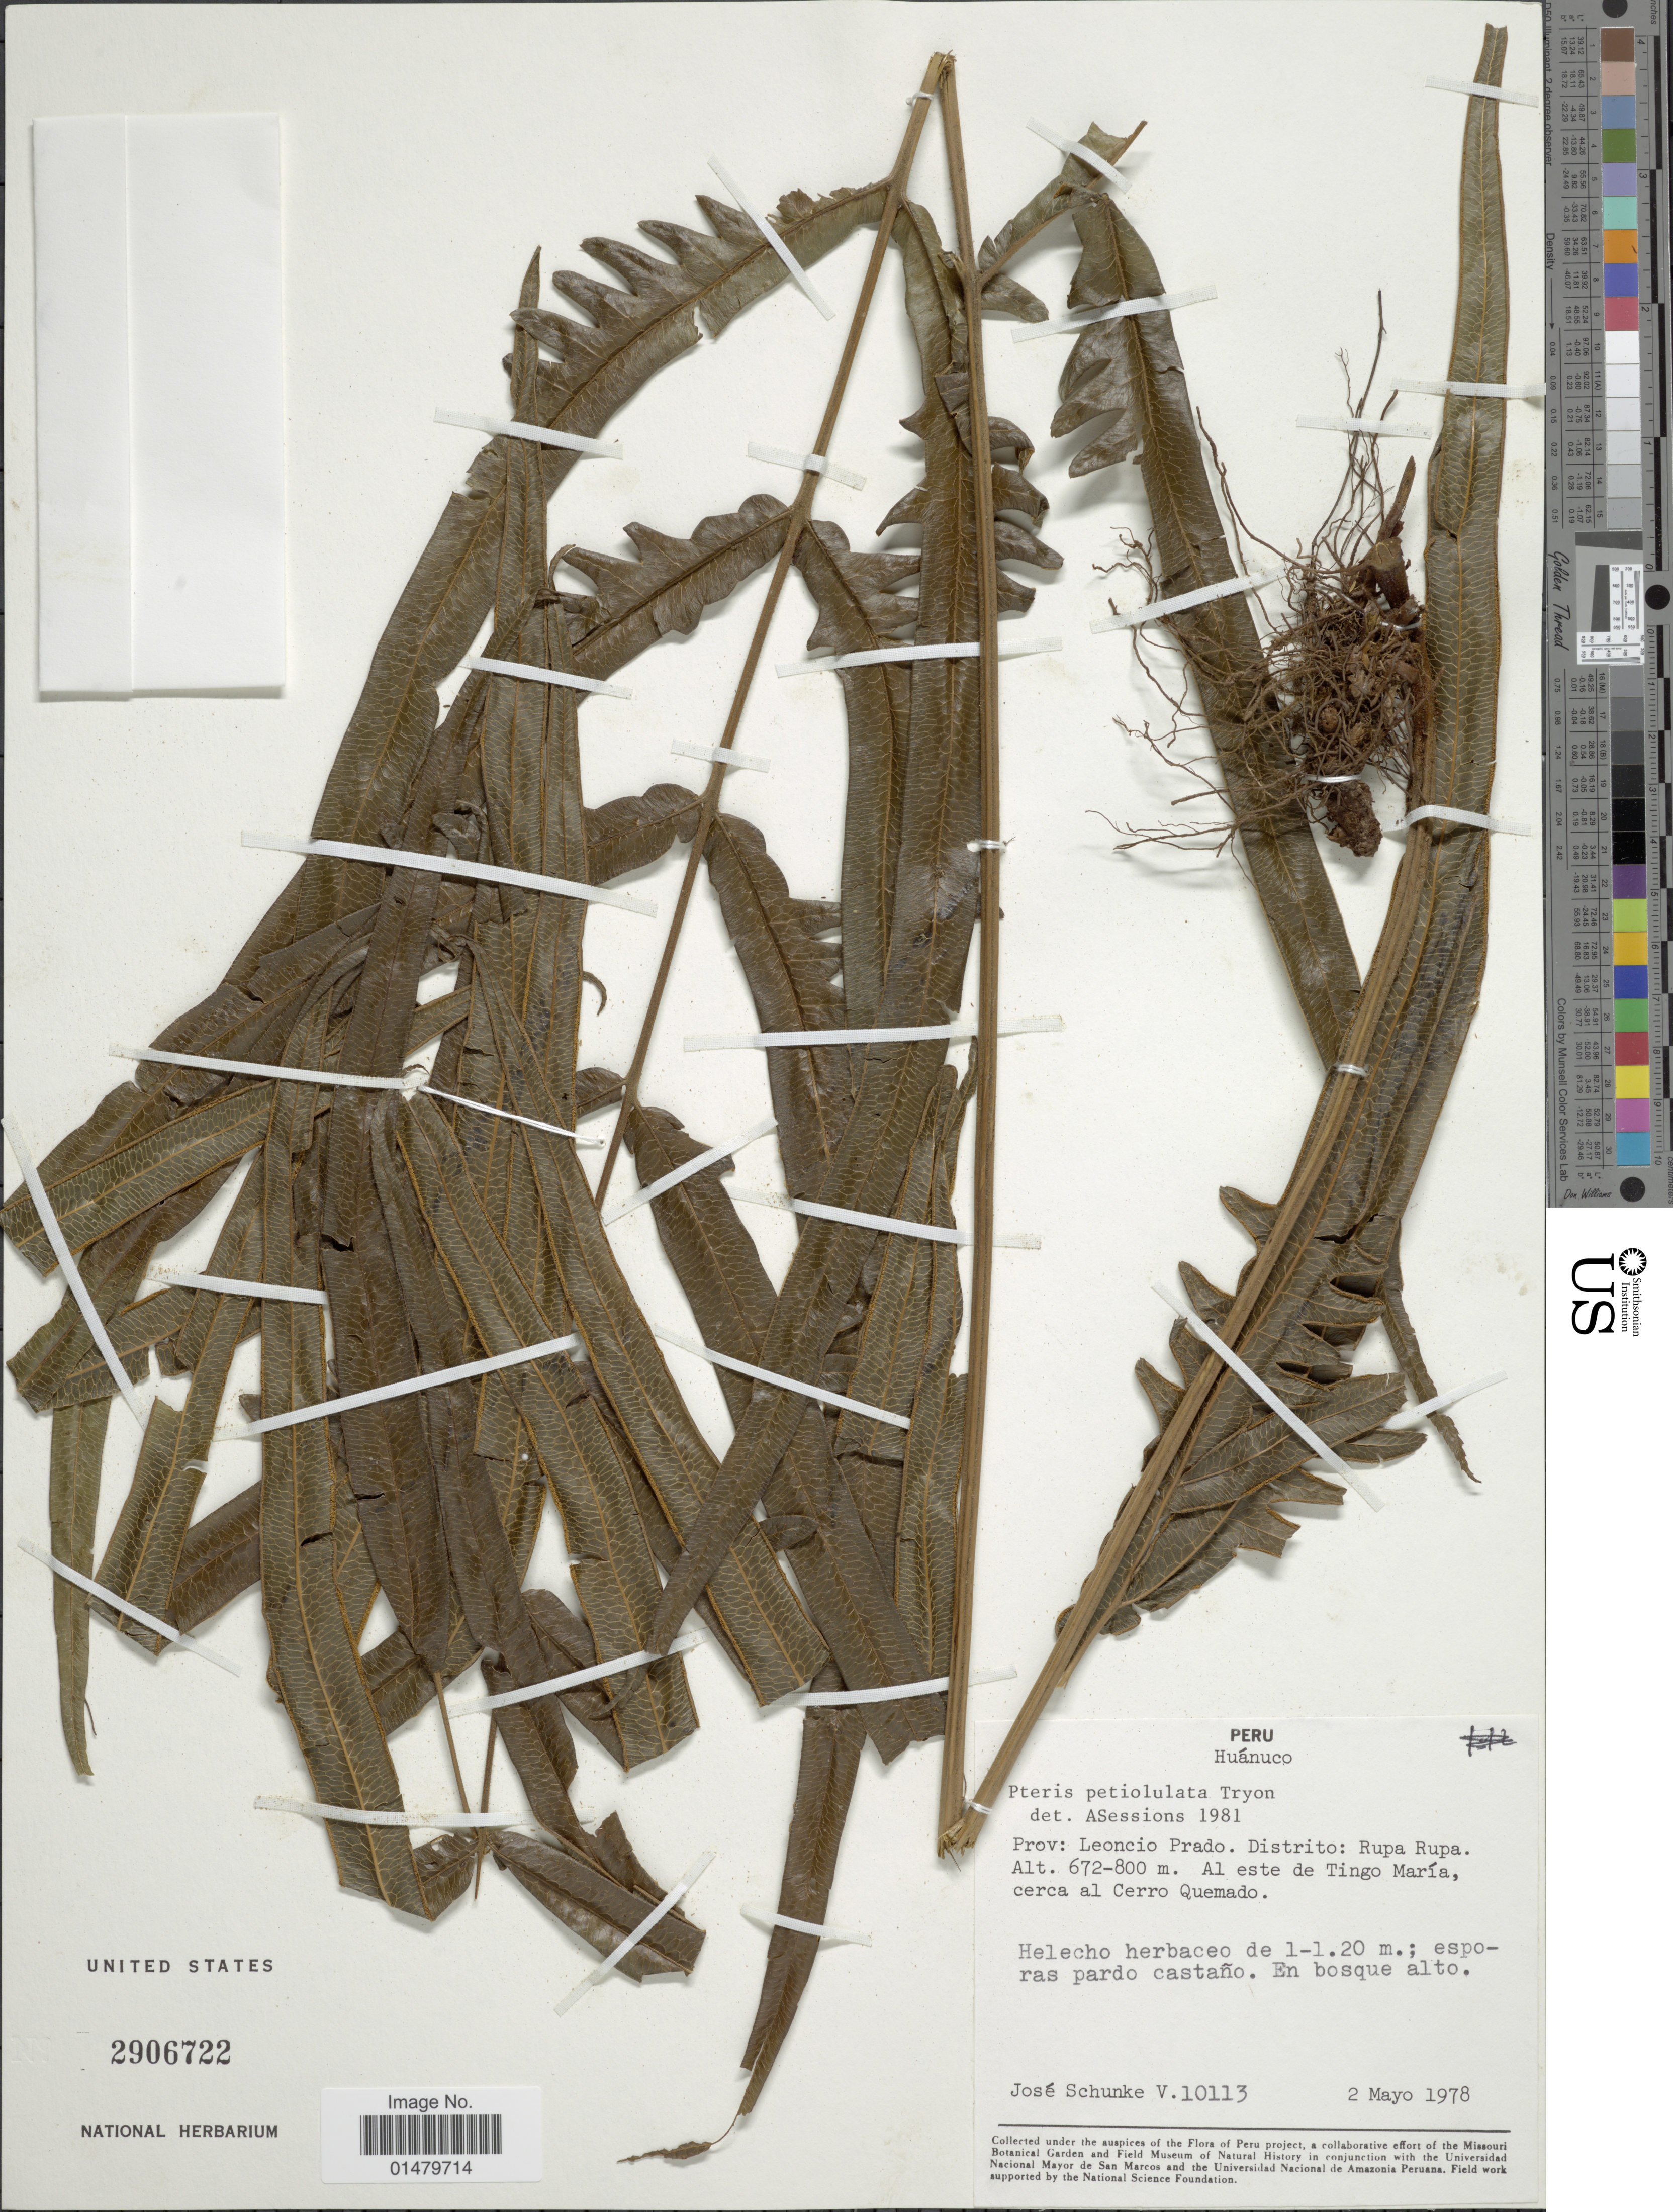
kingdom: Plantae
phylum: Tracheophyta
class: Polypodiopsida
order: Polypodiales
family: Pteridaceae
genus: Pteris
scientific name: Pteris pearcei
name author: Baker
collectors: J. Schunke Vigo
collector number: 10113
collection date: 1978-05-02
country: Peru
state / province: Huánuco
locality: Prov: Leoncio Prado. Distrito: Rupa Rupa. Al este de Tingo Maria, cerca al Cerro Quemado.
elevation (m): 672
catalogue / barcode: US 2906722